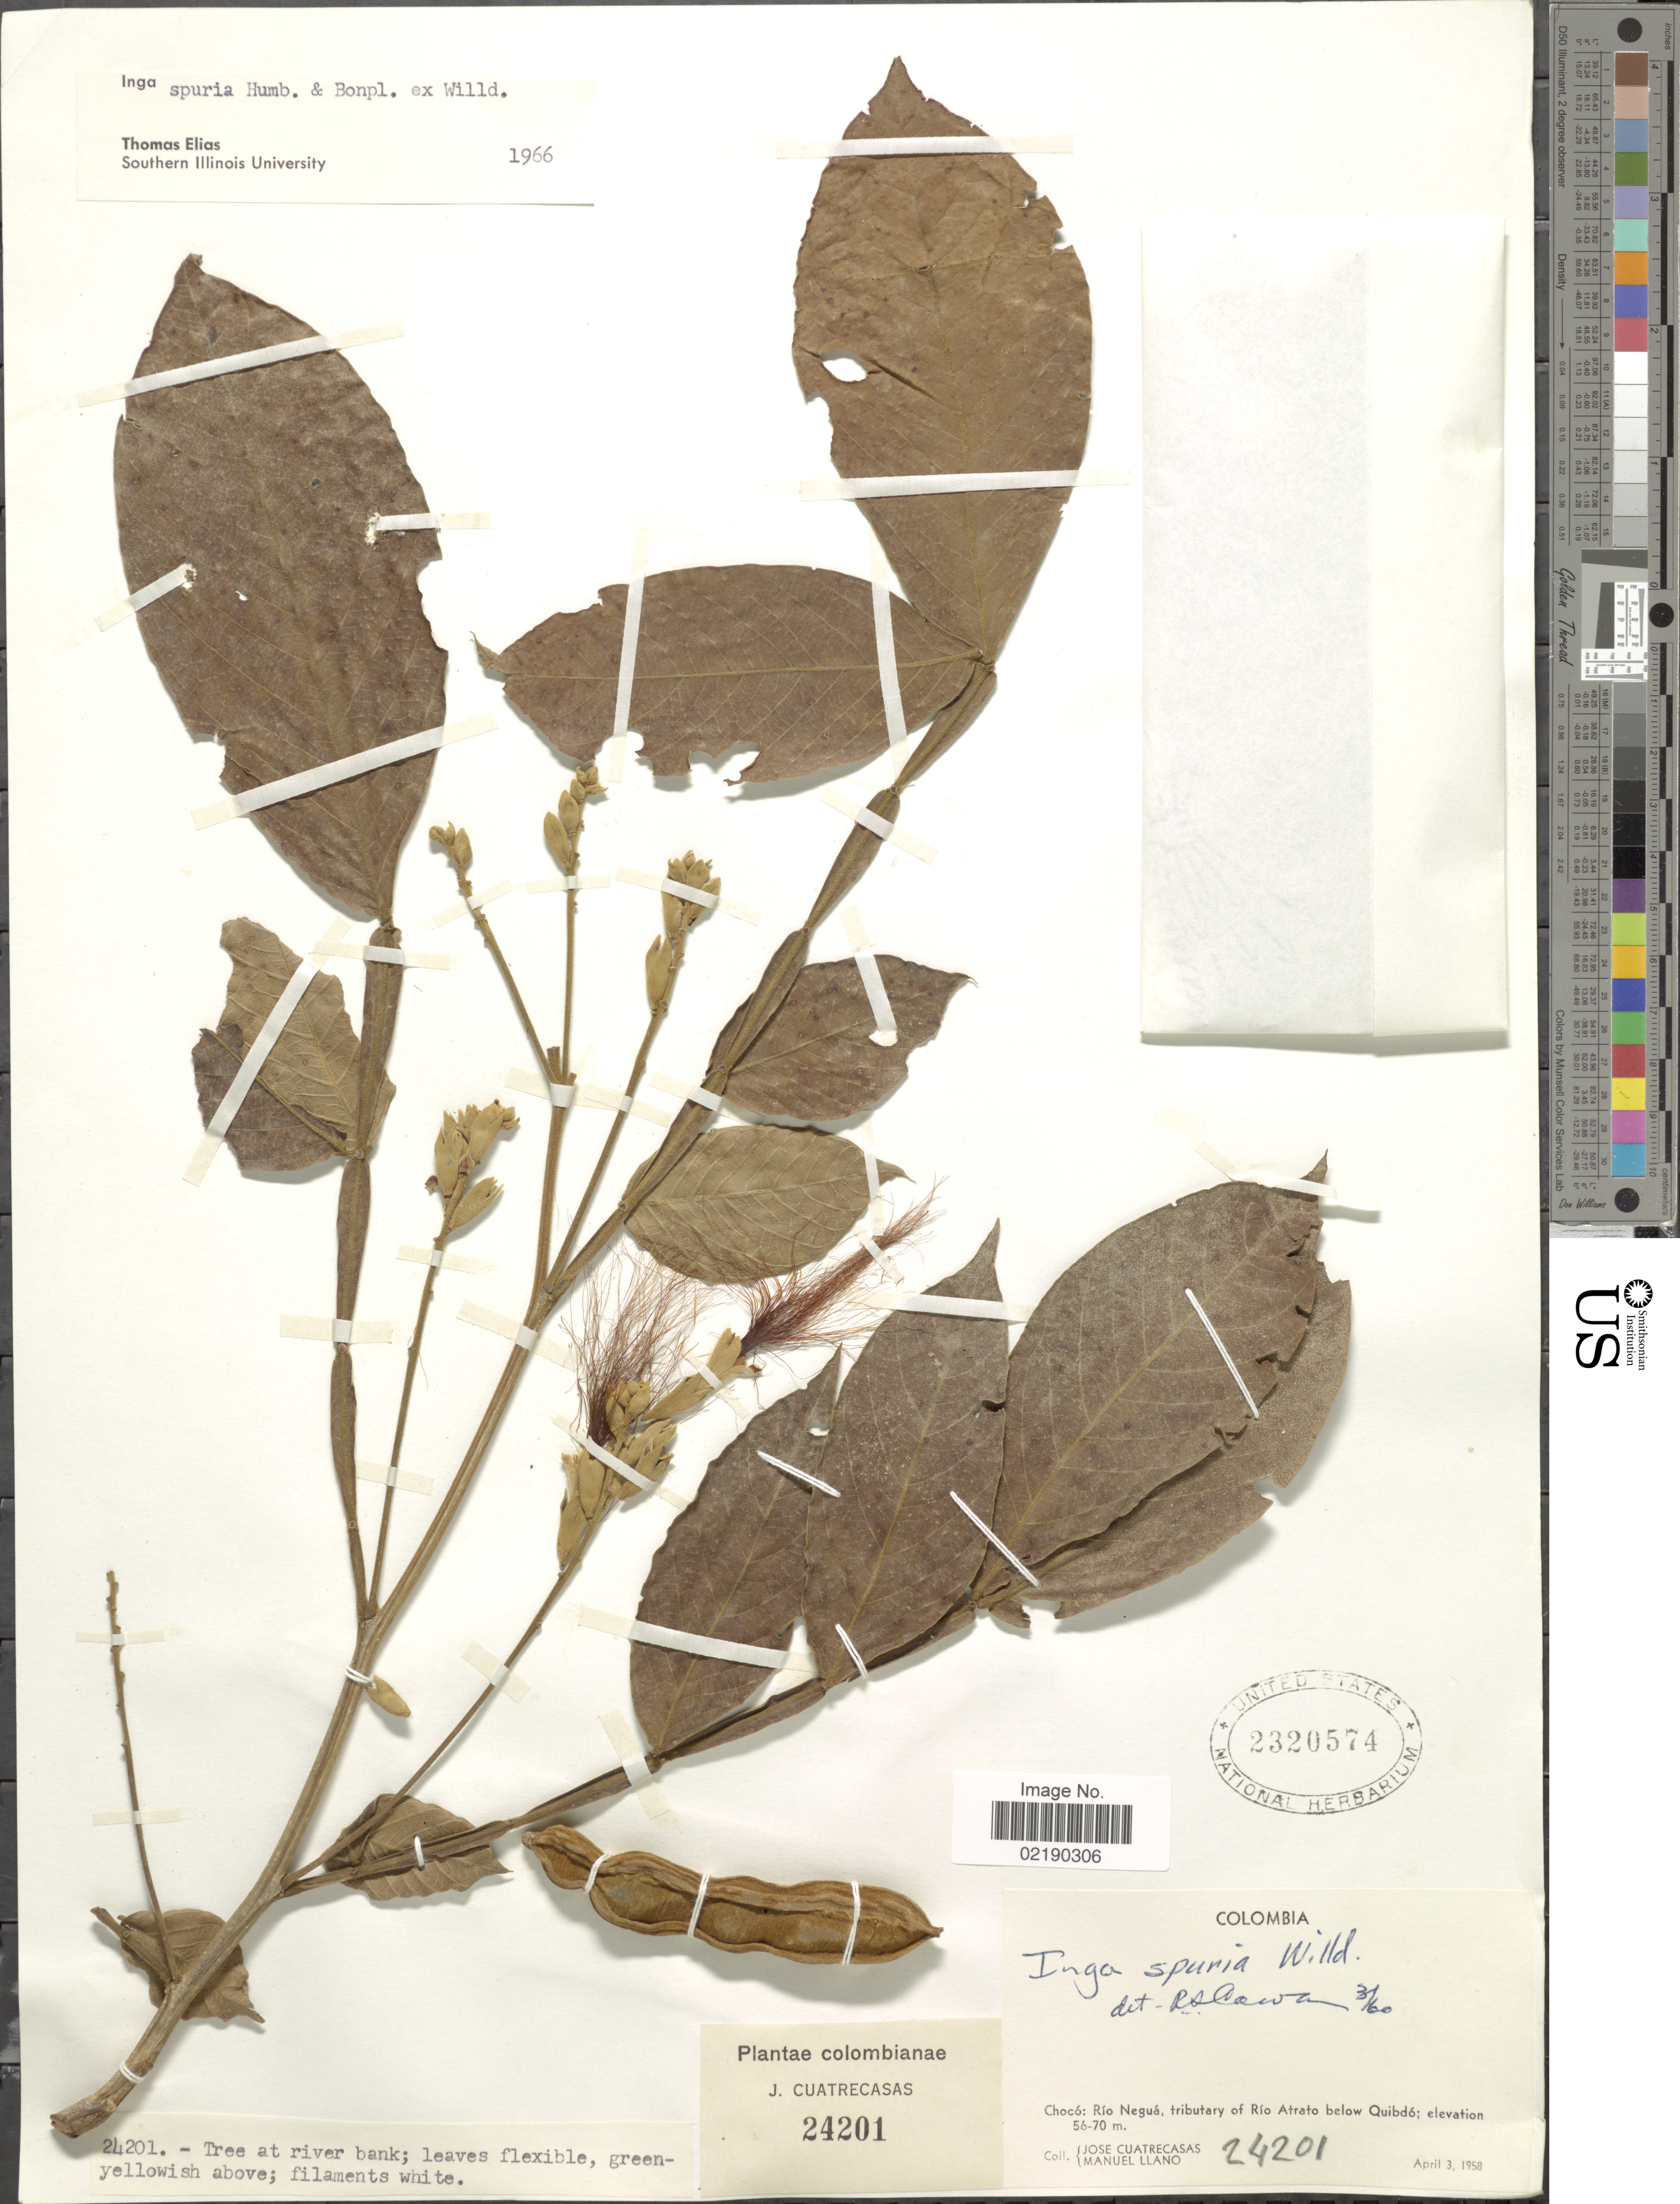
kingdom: Plantae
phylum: Tracheophyta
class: Magnoliopsida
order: Fabales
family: Fabaceae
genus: Inga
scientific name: Inga vera subsp. vera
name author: Willd.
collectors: J. Cuatrecasas & M. Llano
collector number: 24201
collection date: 1958-04-03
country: Colombia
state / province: Chocó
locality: Colombianae. Rio Negra; tributary of Rio Atrato below Quibdo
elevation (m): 56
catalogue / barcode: US 2320574